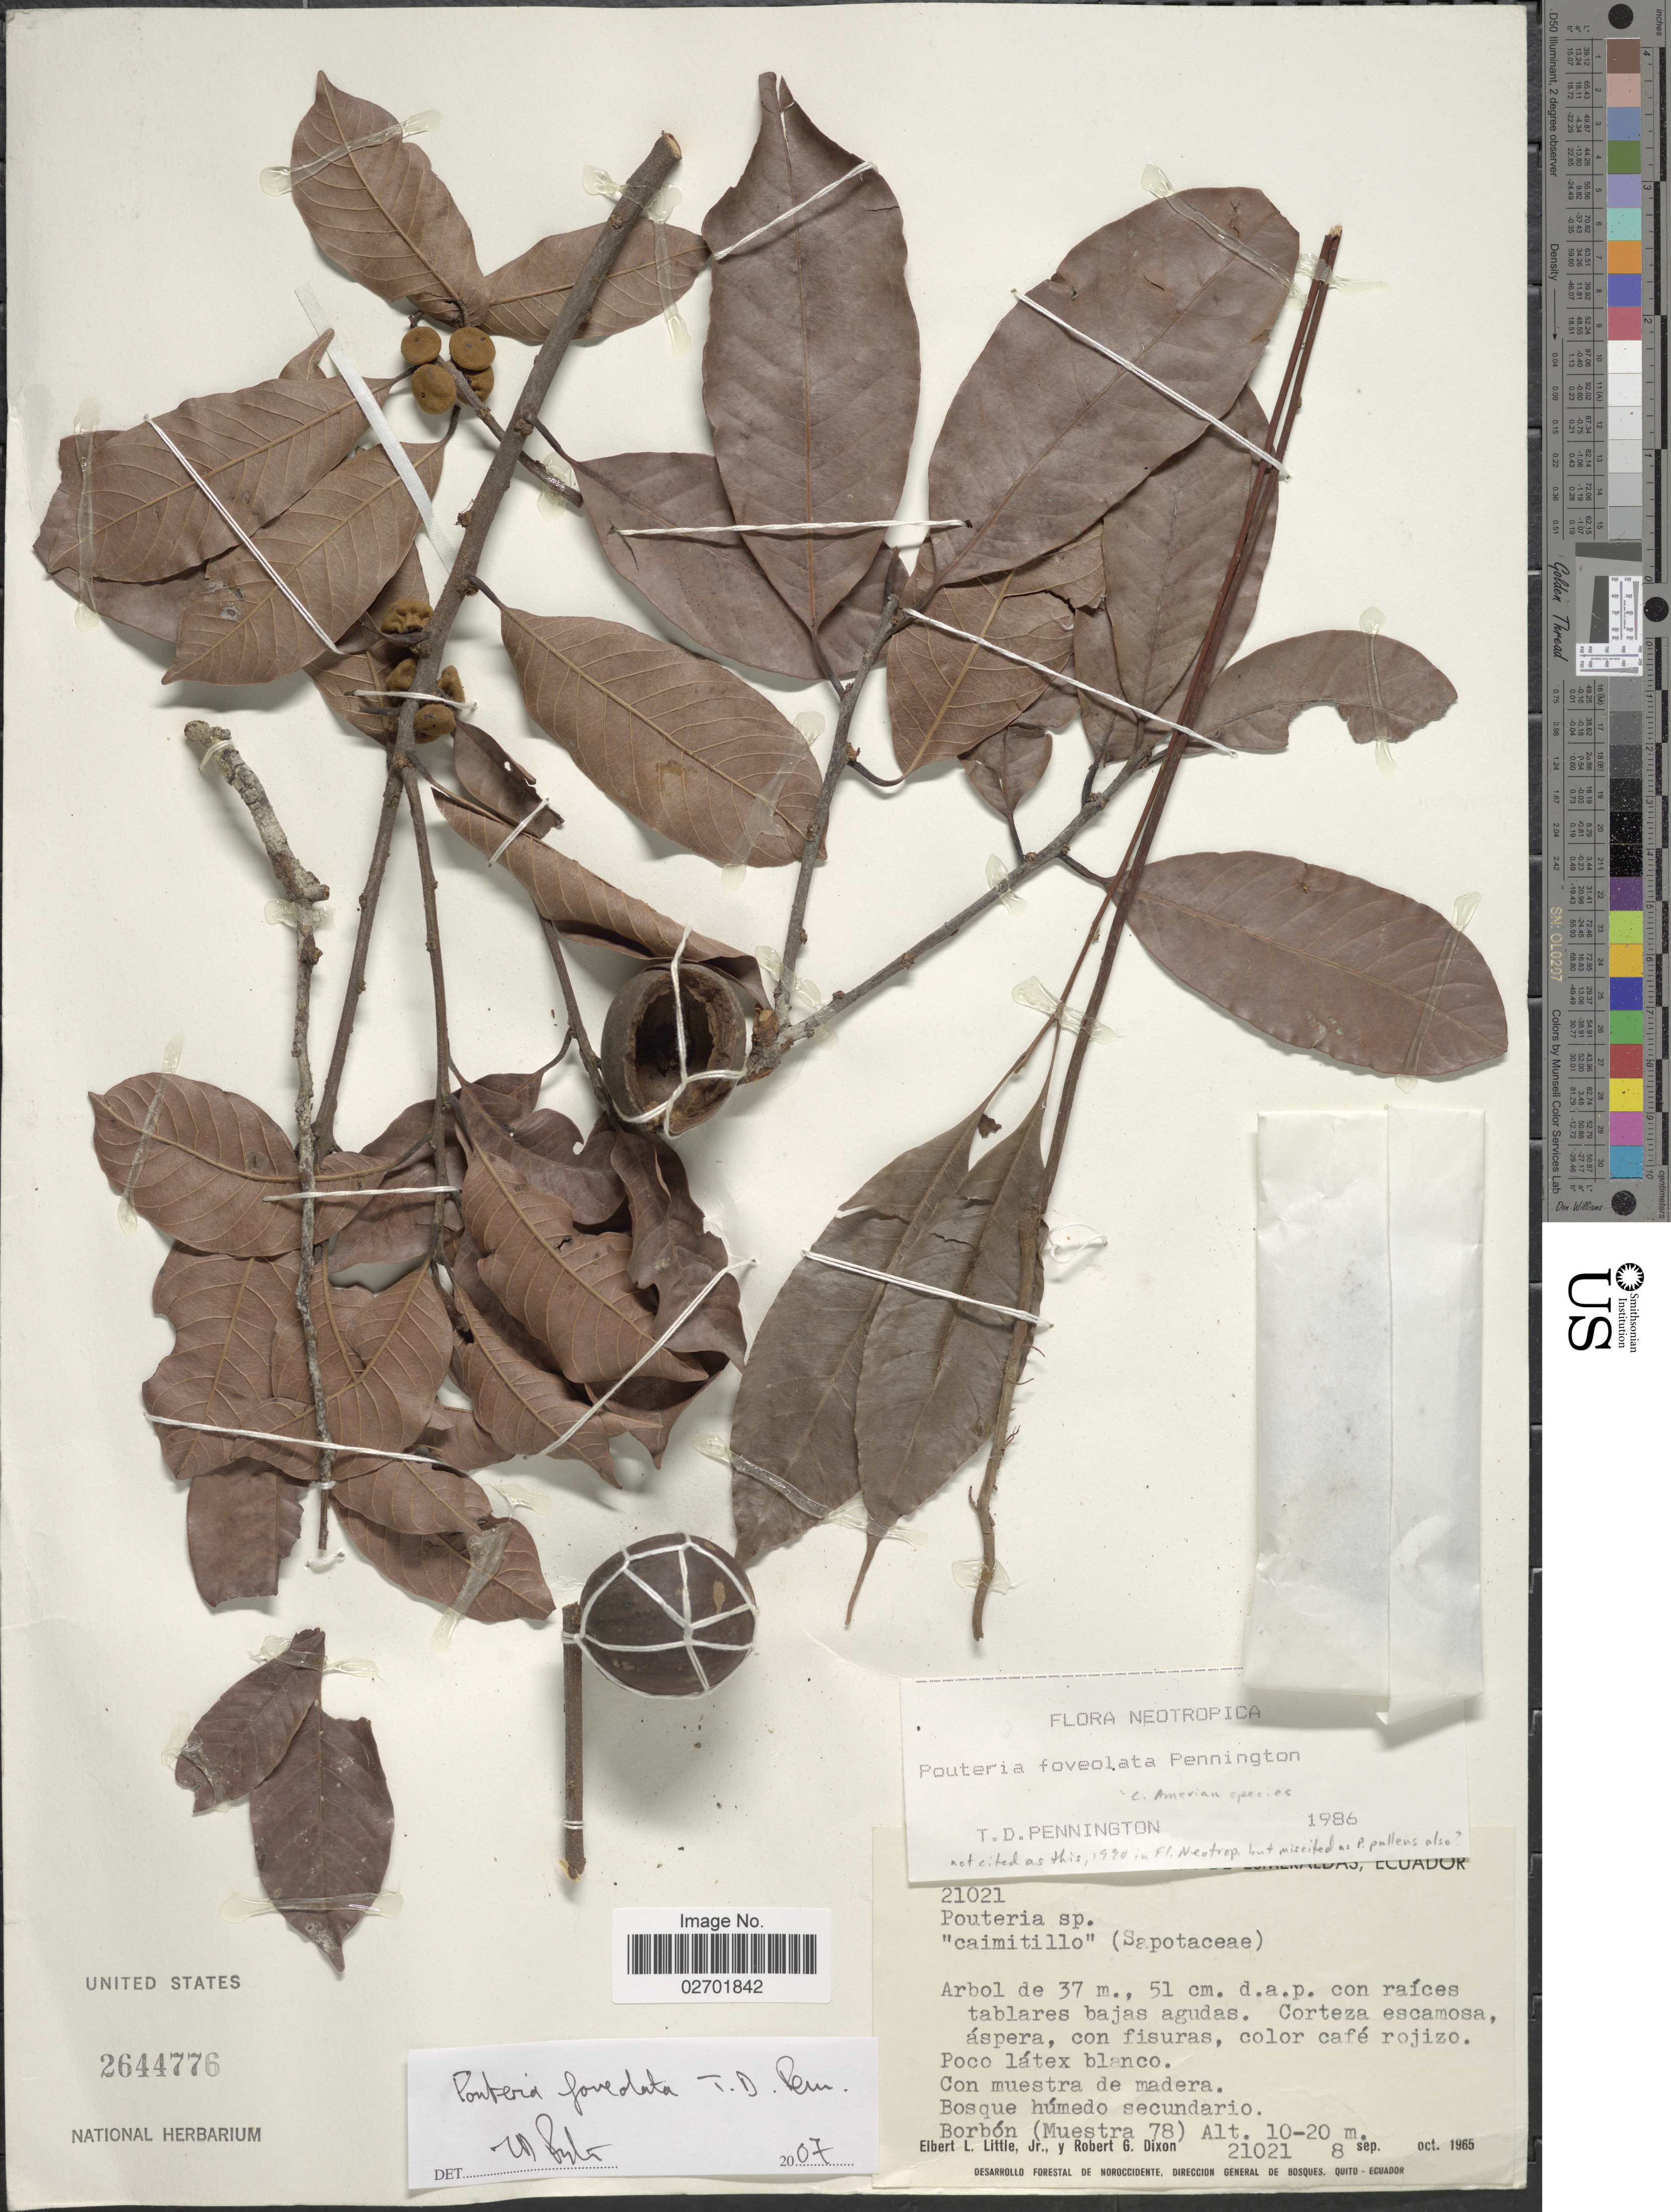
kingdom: Plantae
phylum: Tracheophyta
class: Magnoliopsida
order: Ericales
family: Sapotaceae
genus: Pouteria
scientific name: Pouteria foveolata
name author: T.D. Penn.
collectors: E. L. Little & R. G. Dixon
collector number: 21021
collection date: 1965-09-08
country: Ecuador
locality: Borbon (Muestra 78)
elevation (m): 10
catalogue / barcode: US 2644776